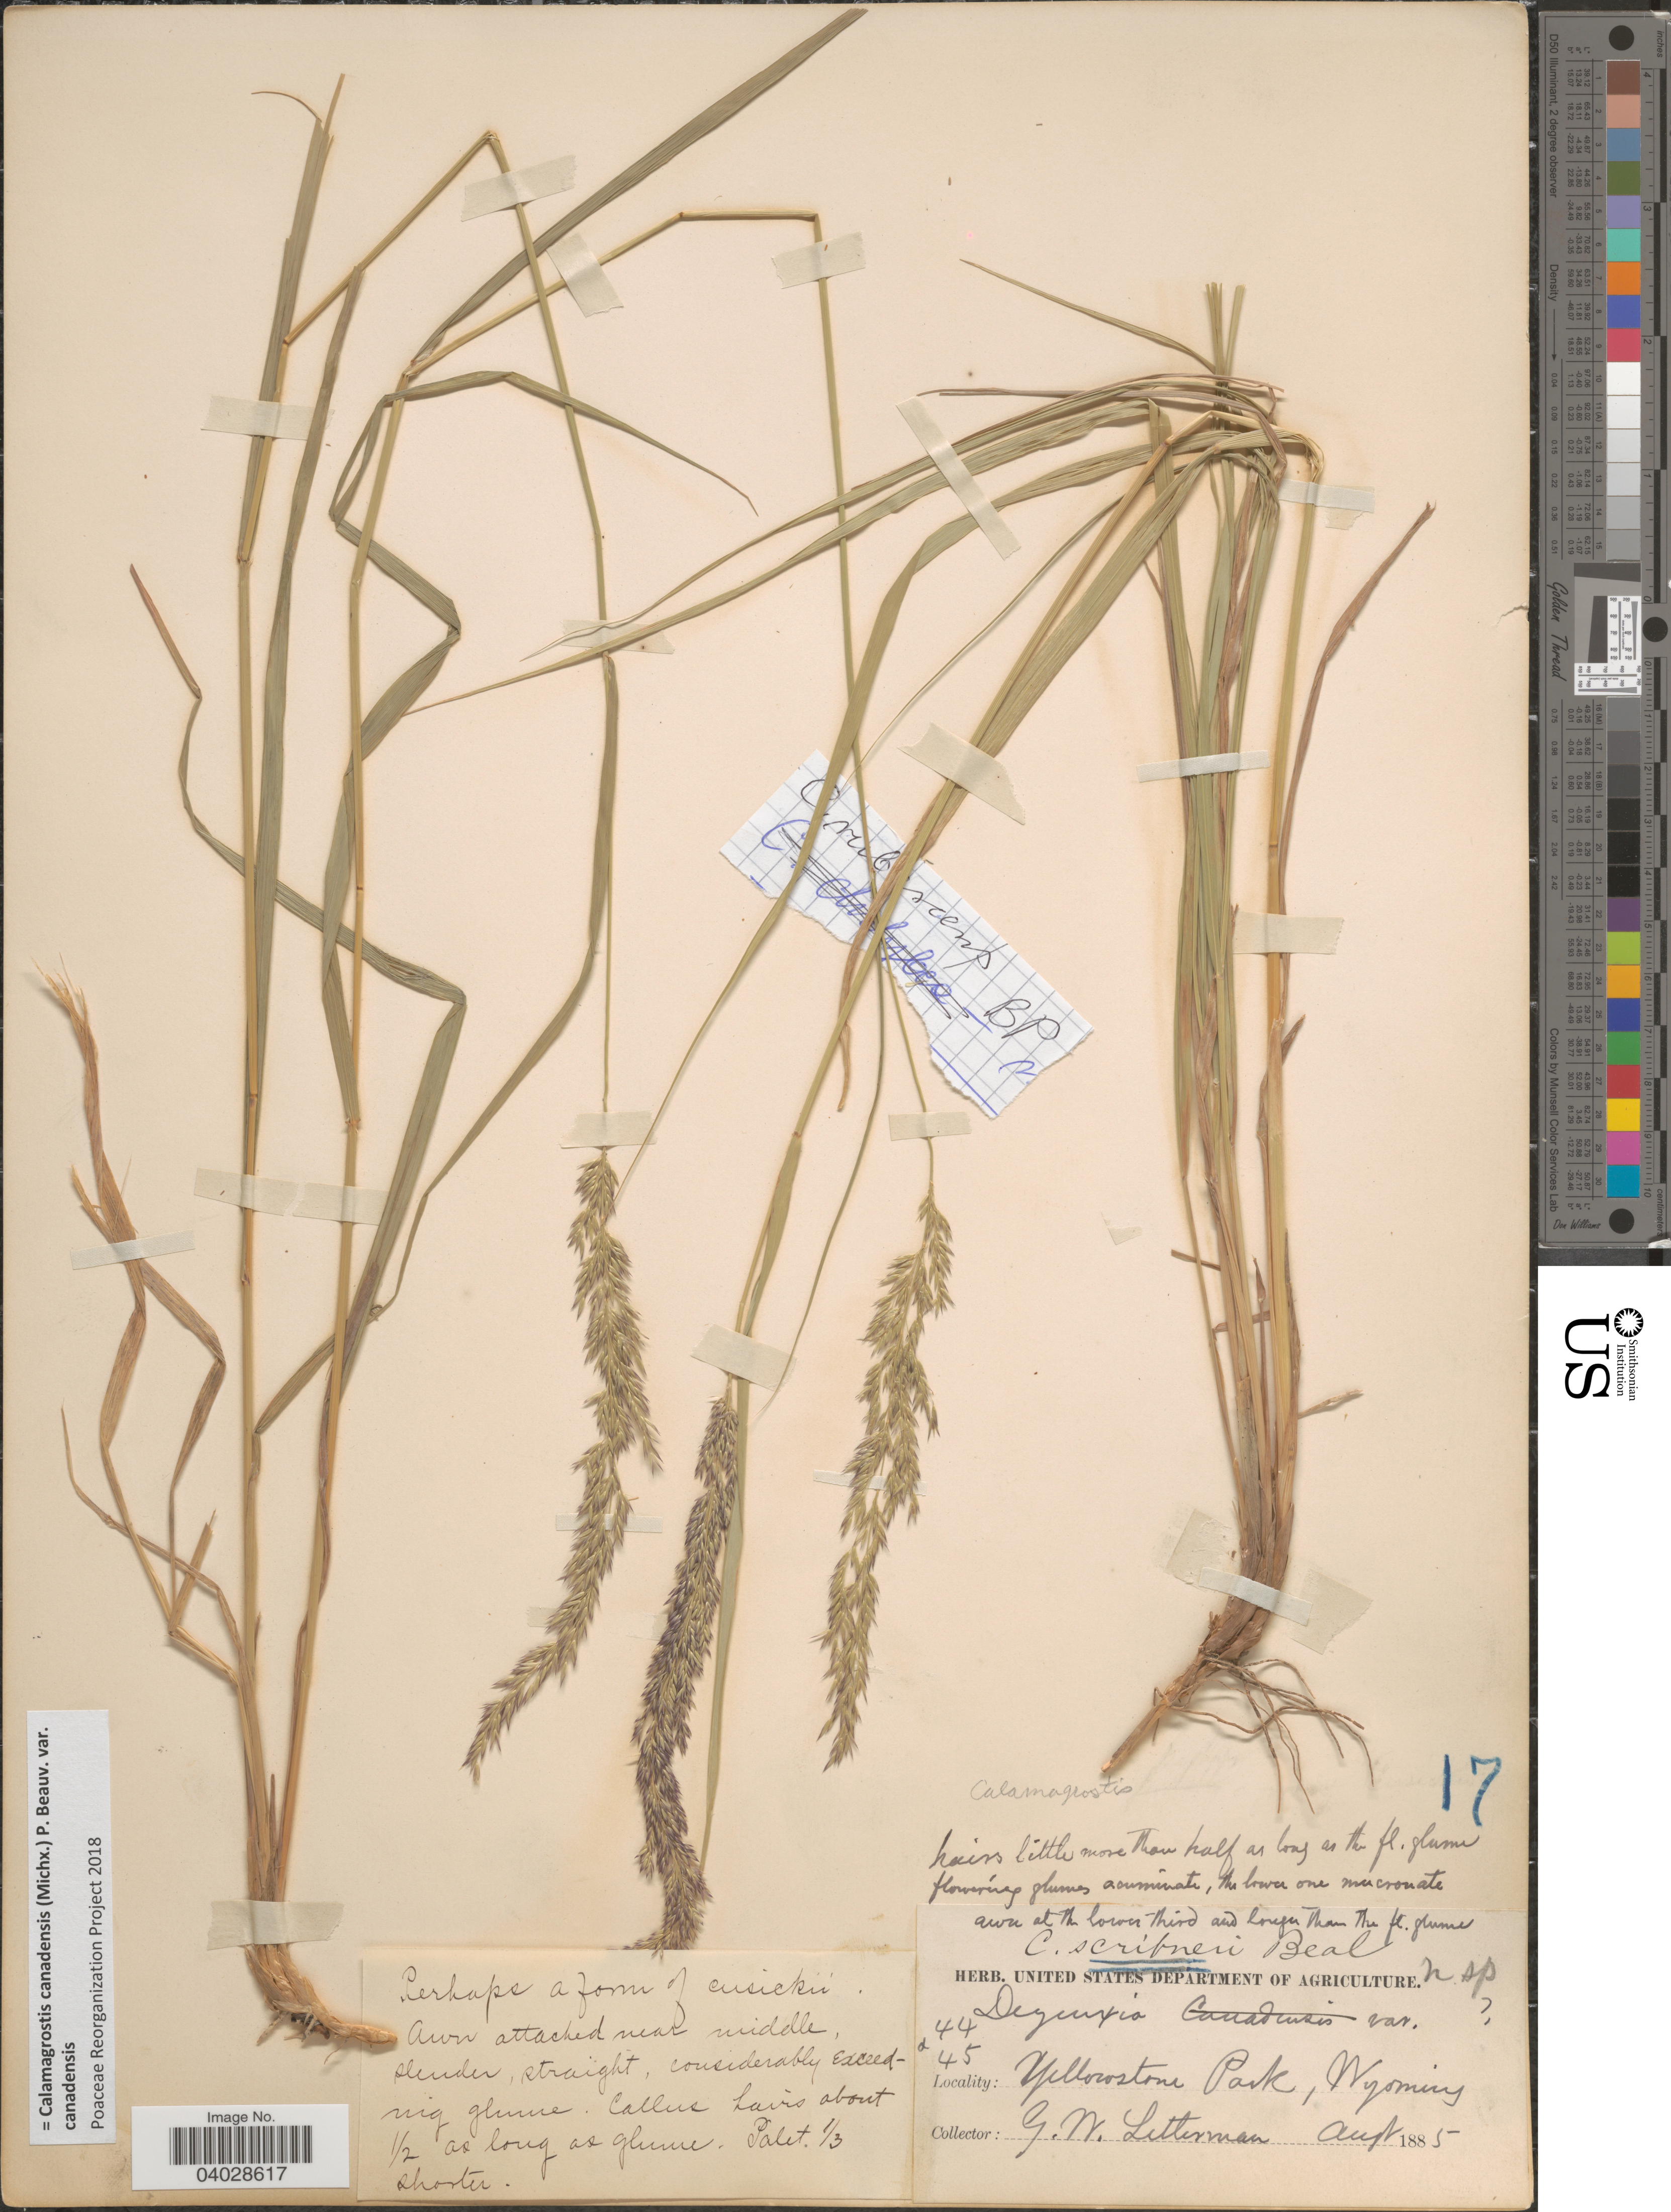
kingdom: Plantae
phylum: Tracheophyta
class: Liliopsida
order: Poales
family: Poaceae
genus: Calamagrostis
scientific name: Calamagrostis canadensis var. canadensis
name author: (Michx.) P. Beauv.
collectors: G. W. Letterman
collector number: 44/45*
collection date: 1885-08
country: United States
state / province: Wyoming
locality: Yellowstone Park.